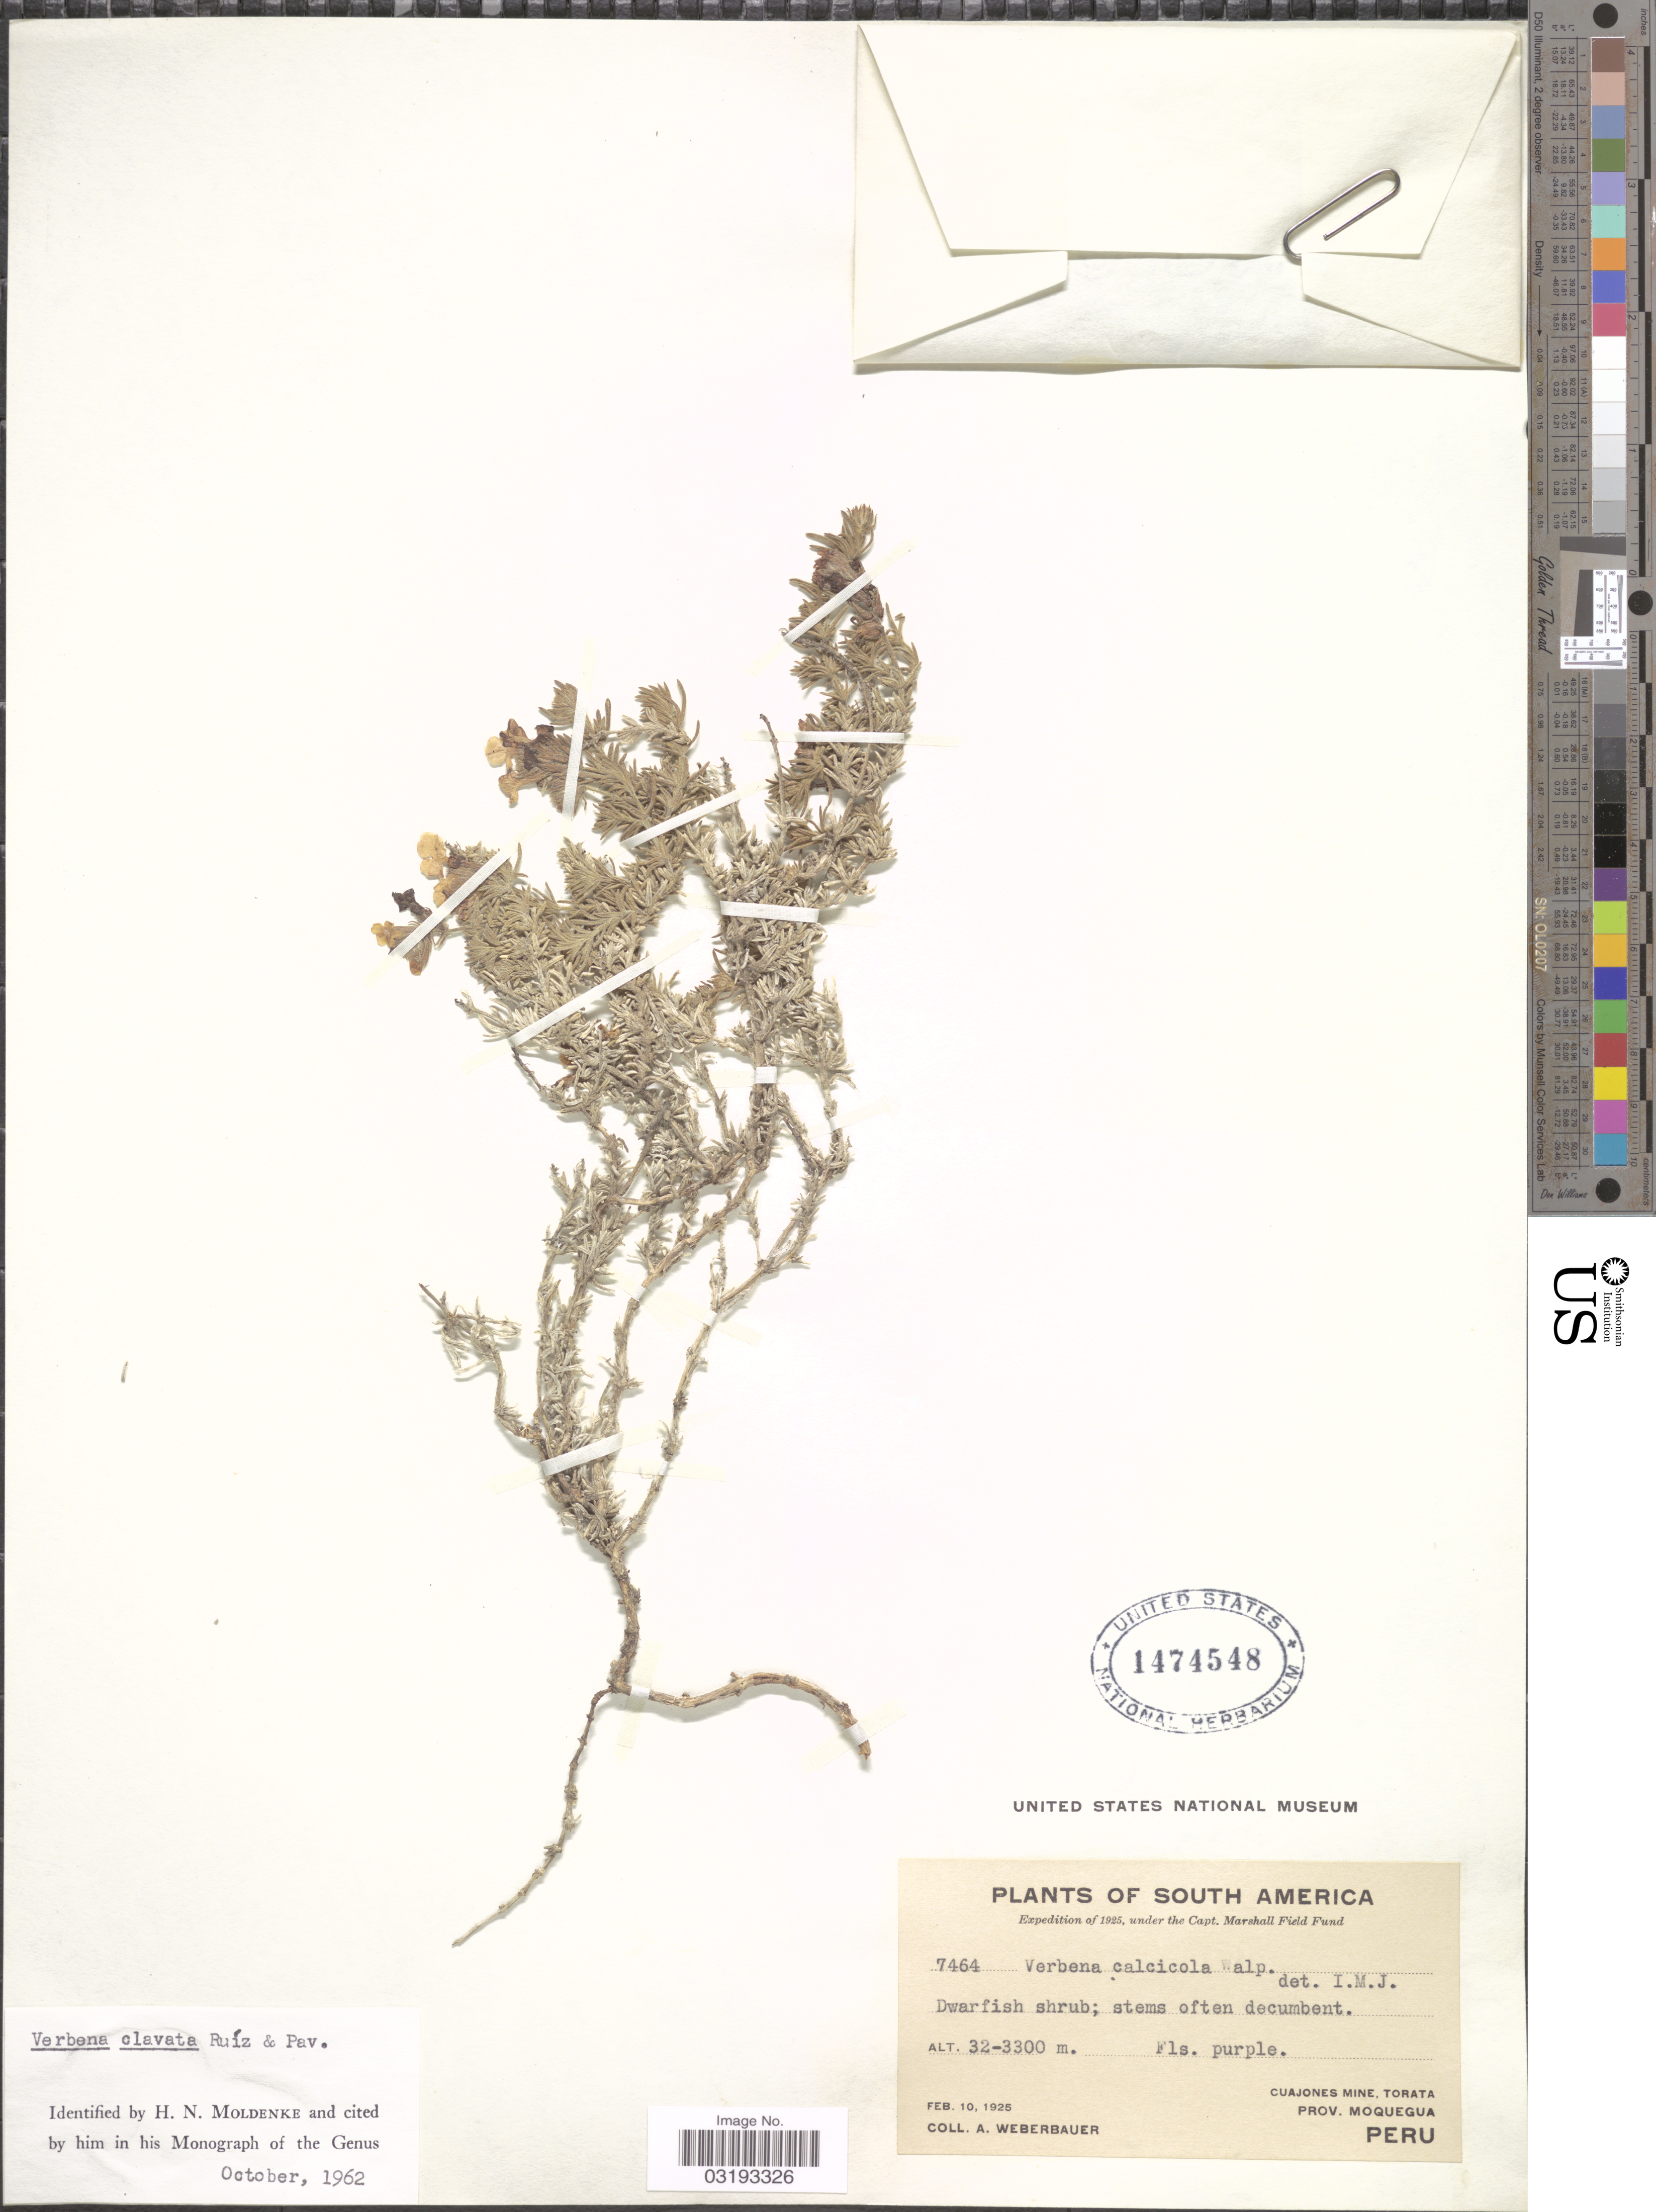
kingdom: Plantae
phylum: Tracheophyta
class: Magnoliopsida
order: Lamiales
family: Verbenaceae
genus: Verbena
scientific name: Verbena clavata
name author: Ruiz & Pav.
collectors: A. Weberbauer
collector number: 7464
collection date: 1925-02-10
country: Peru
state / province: Moquegua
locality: Cuajones Mine, Torata. Prov. Moquegua.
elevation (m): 3200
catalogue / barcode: US 1474548